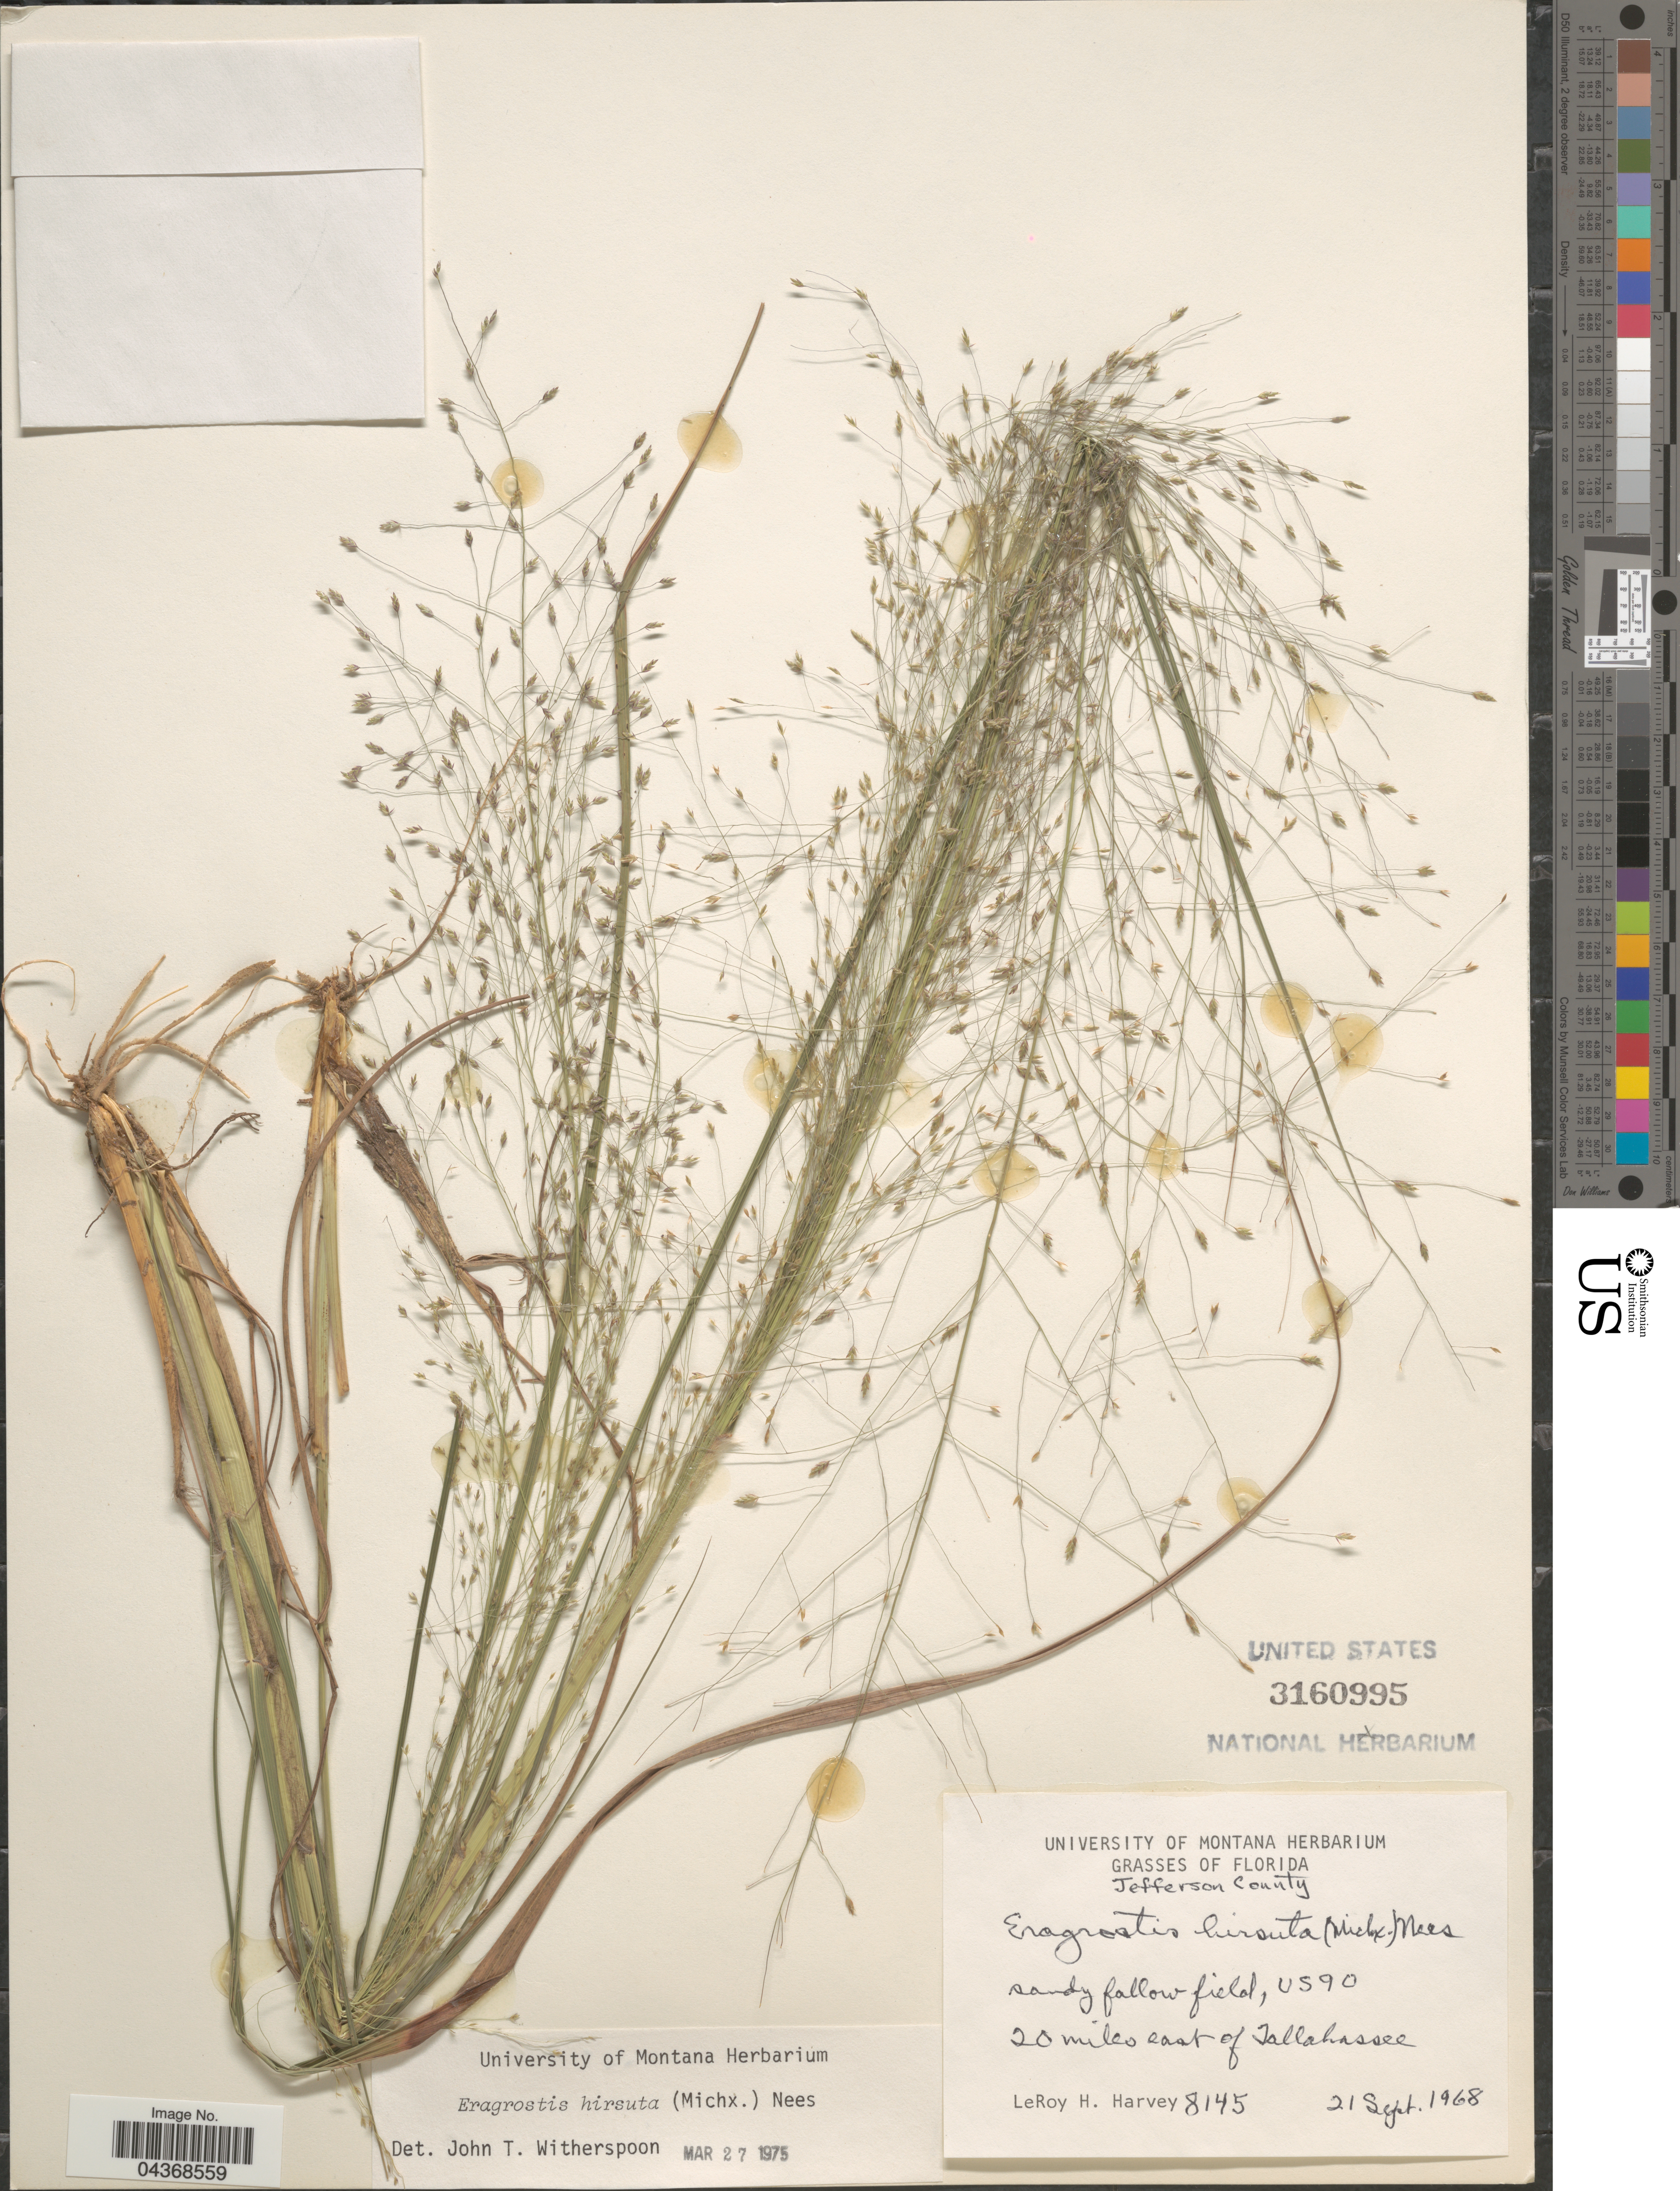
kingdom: Plantae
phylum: Tracheophyta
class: Liliopsida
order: Poales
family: Poaceae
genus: Eragrostis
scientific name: Eragrostis hirsuta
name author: (Michx.) Nees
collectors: L. H. Harvey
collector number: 8145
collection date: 1968-09-21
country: United States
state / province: Florida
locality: Jefferson County. US90. 20 miles east of Tallahassee.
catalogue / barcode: US 3160995